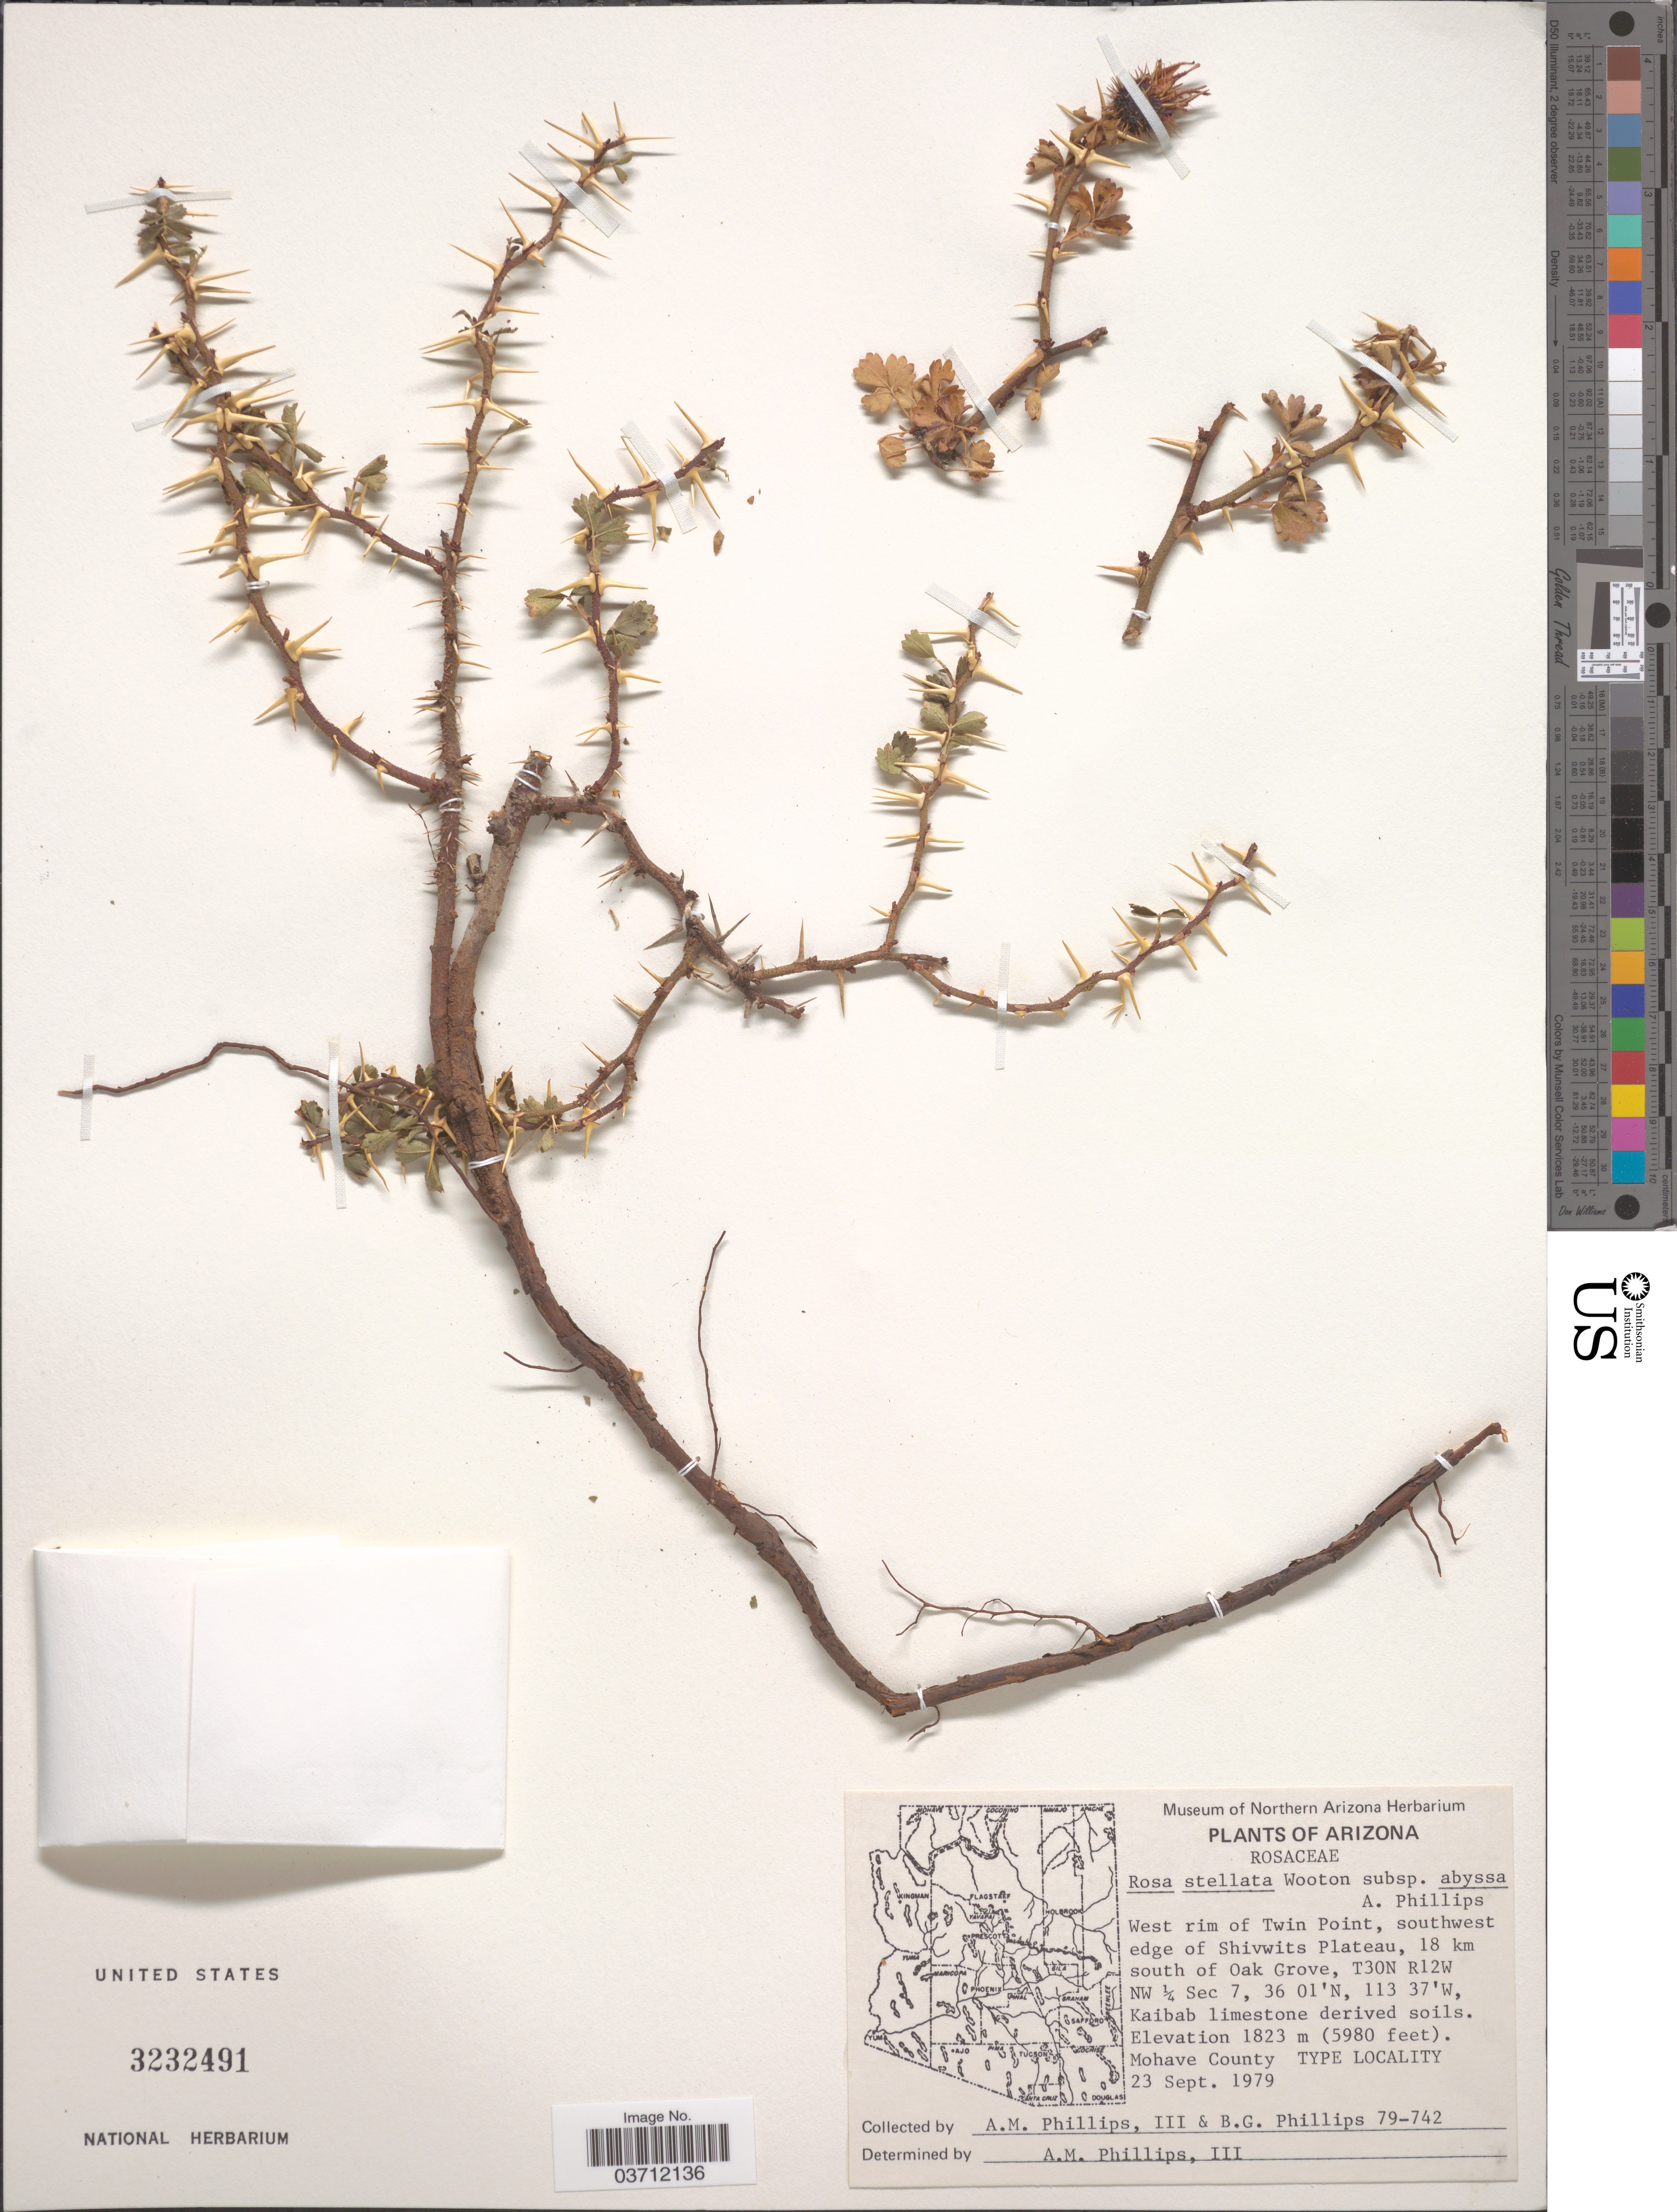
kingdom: Plantae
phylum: Tracheophyta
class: Magnoliopsida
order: Rosales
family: Rosaceae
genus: Rosa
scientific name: Rosa stellata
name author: Wooton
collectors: A. M. Phillips & B. G. Phillips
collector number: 79-742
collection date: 1979-09-23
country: United States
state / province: Arizona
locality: West rim of Twin Point, southwest edge of Shivwits Plateau, 18 km south of Oak Grove, T30N R12W NW ¼ Sec 7, Kaibab limestone derived soils. Mohave County.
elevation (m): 1823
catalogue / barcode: US 3232491